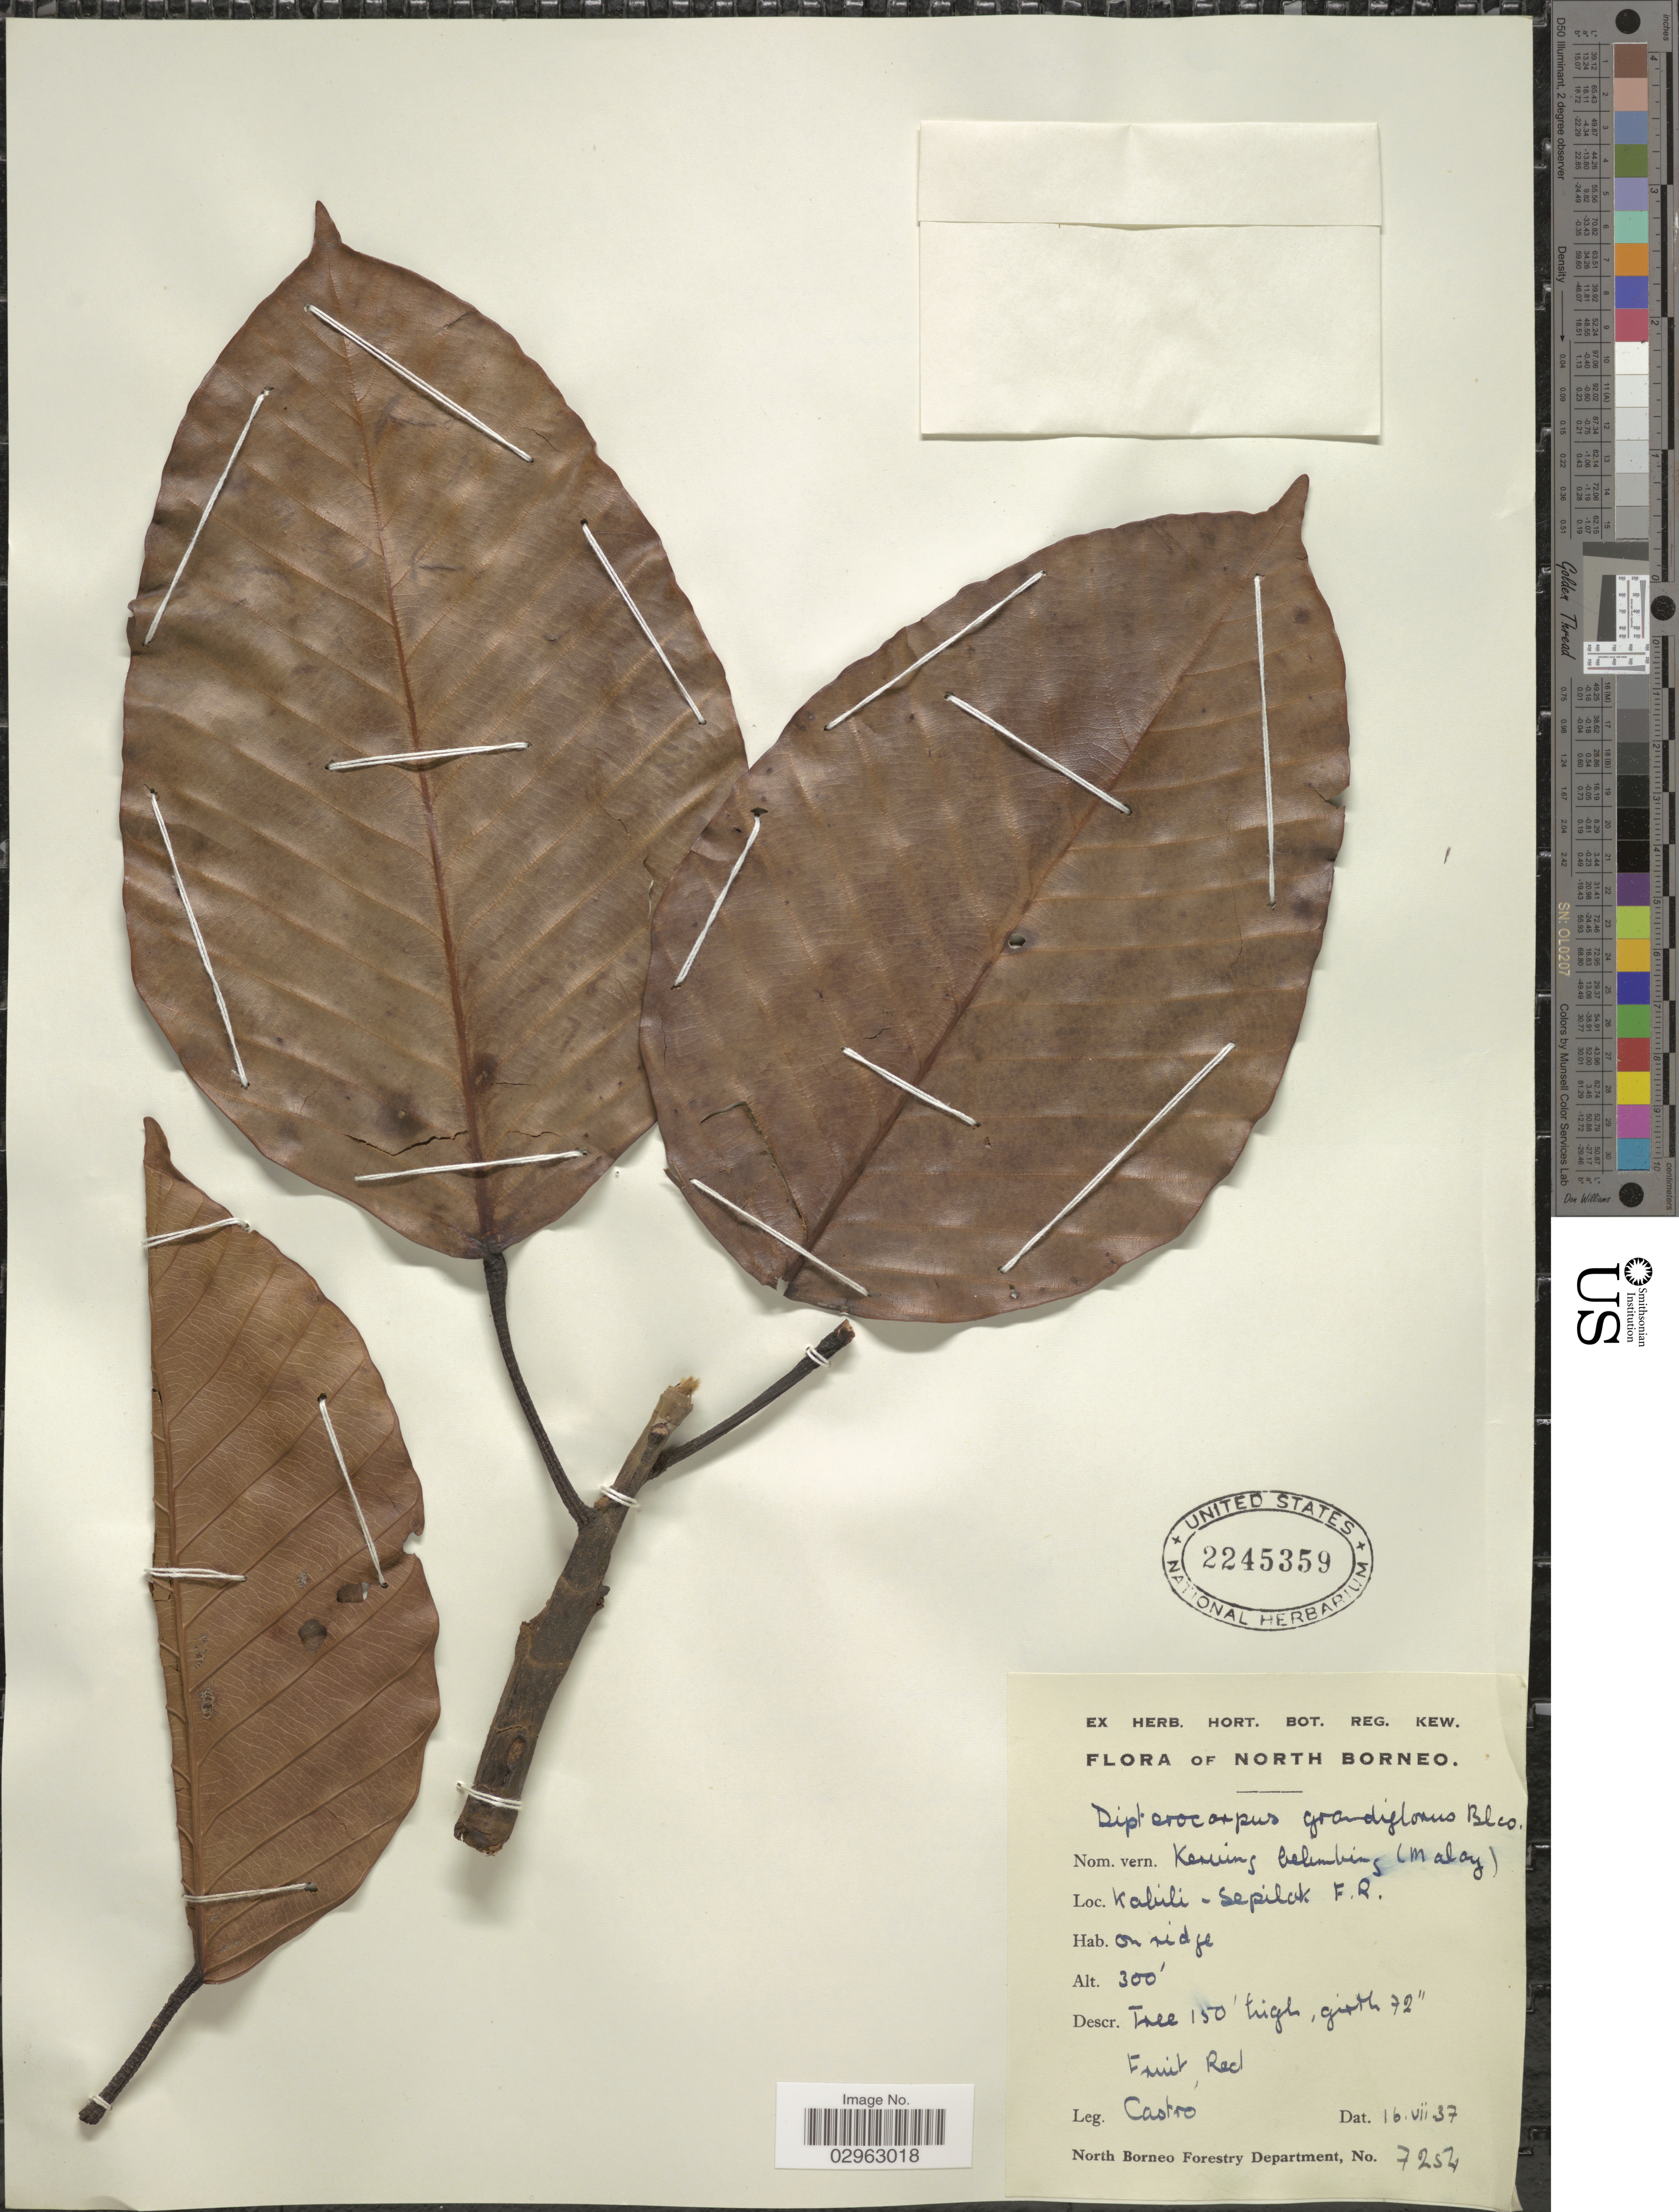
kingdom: Plantae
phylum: Tracheophyta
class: Magnoliopsida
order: Malvales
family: Dipterocarpaceae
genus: Dipterocarpus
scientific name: Dipterocarpus grandiflorus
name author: (Blanco) Blanco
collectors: -. Castro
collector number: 7254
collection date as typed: Transcribed d/m/y: 16/7/37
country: Malaysia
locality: North Borneo. Kabili - Sepilok F.R.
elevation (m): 91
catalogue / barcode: US 2245359